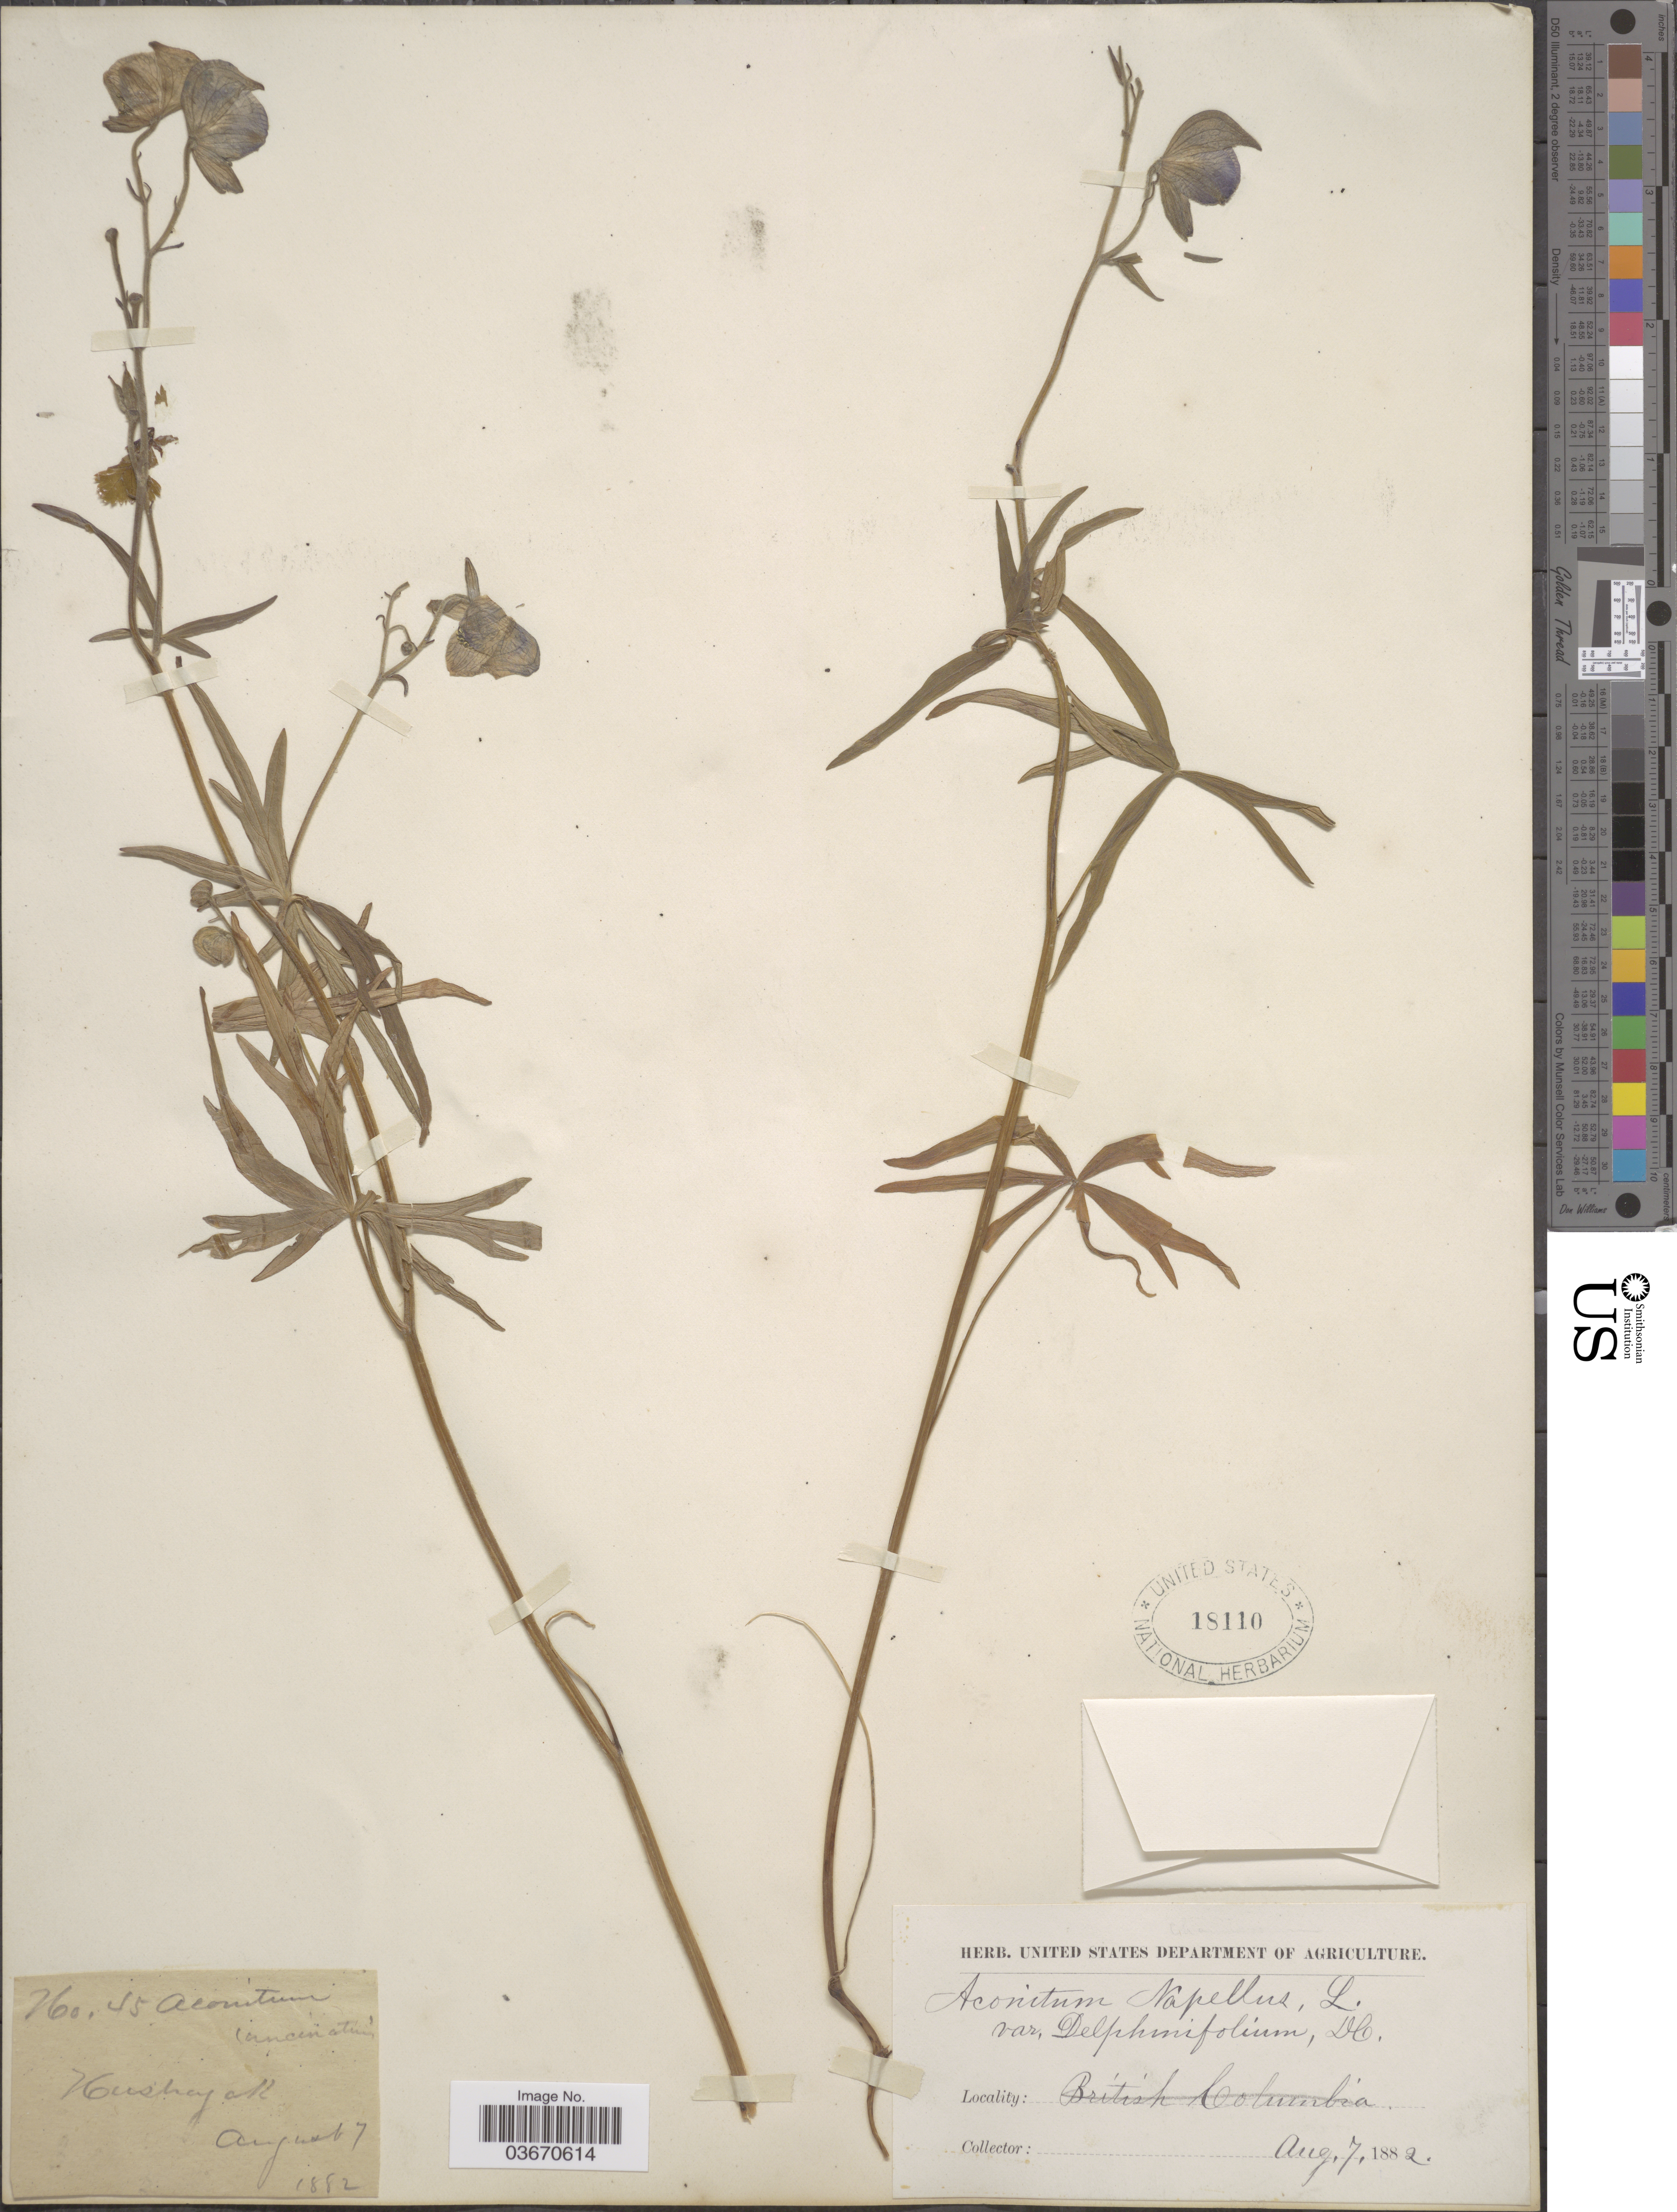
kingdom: Plantae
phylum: Tracheophyta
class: Magnoliopsida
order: Ranunculales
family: Ranunculaceae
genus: Aconitum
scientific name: Aconitum delphinifolium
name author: DC.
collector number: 45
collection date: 1882-08-07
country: United States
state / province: Alaska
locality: Nushagak.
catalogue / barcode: US 18110